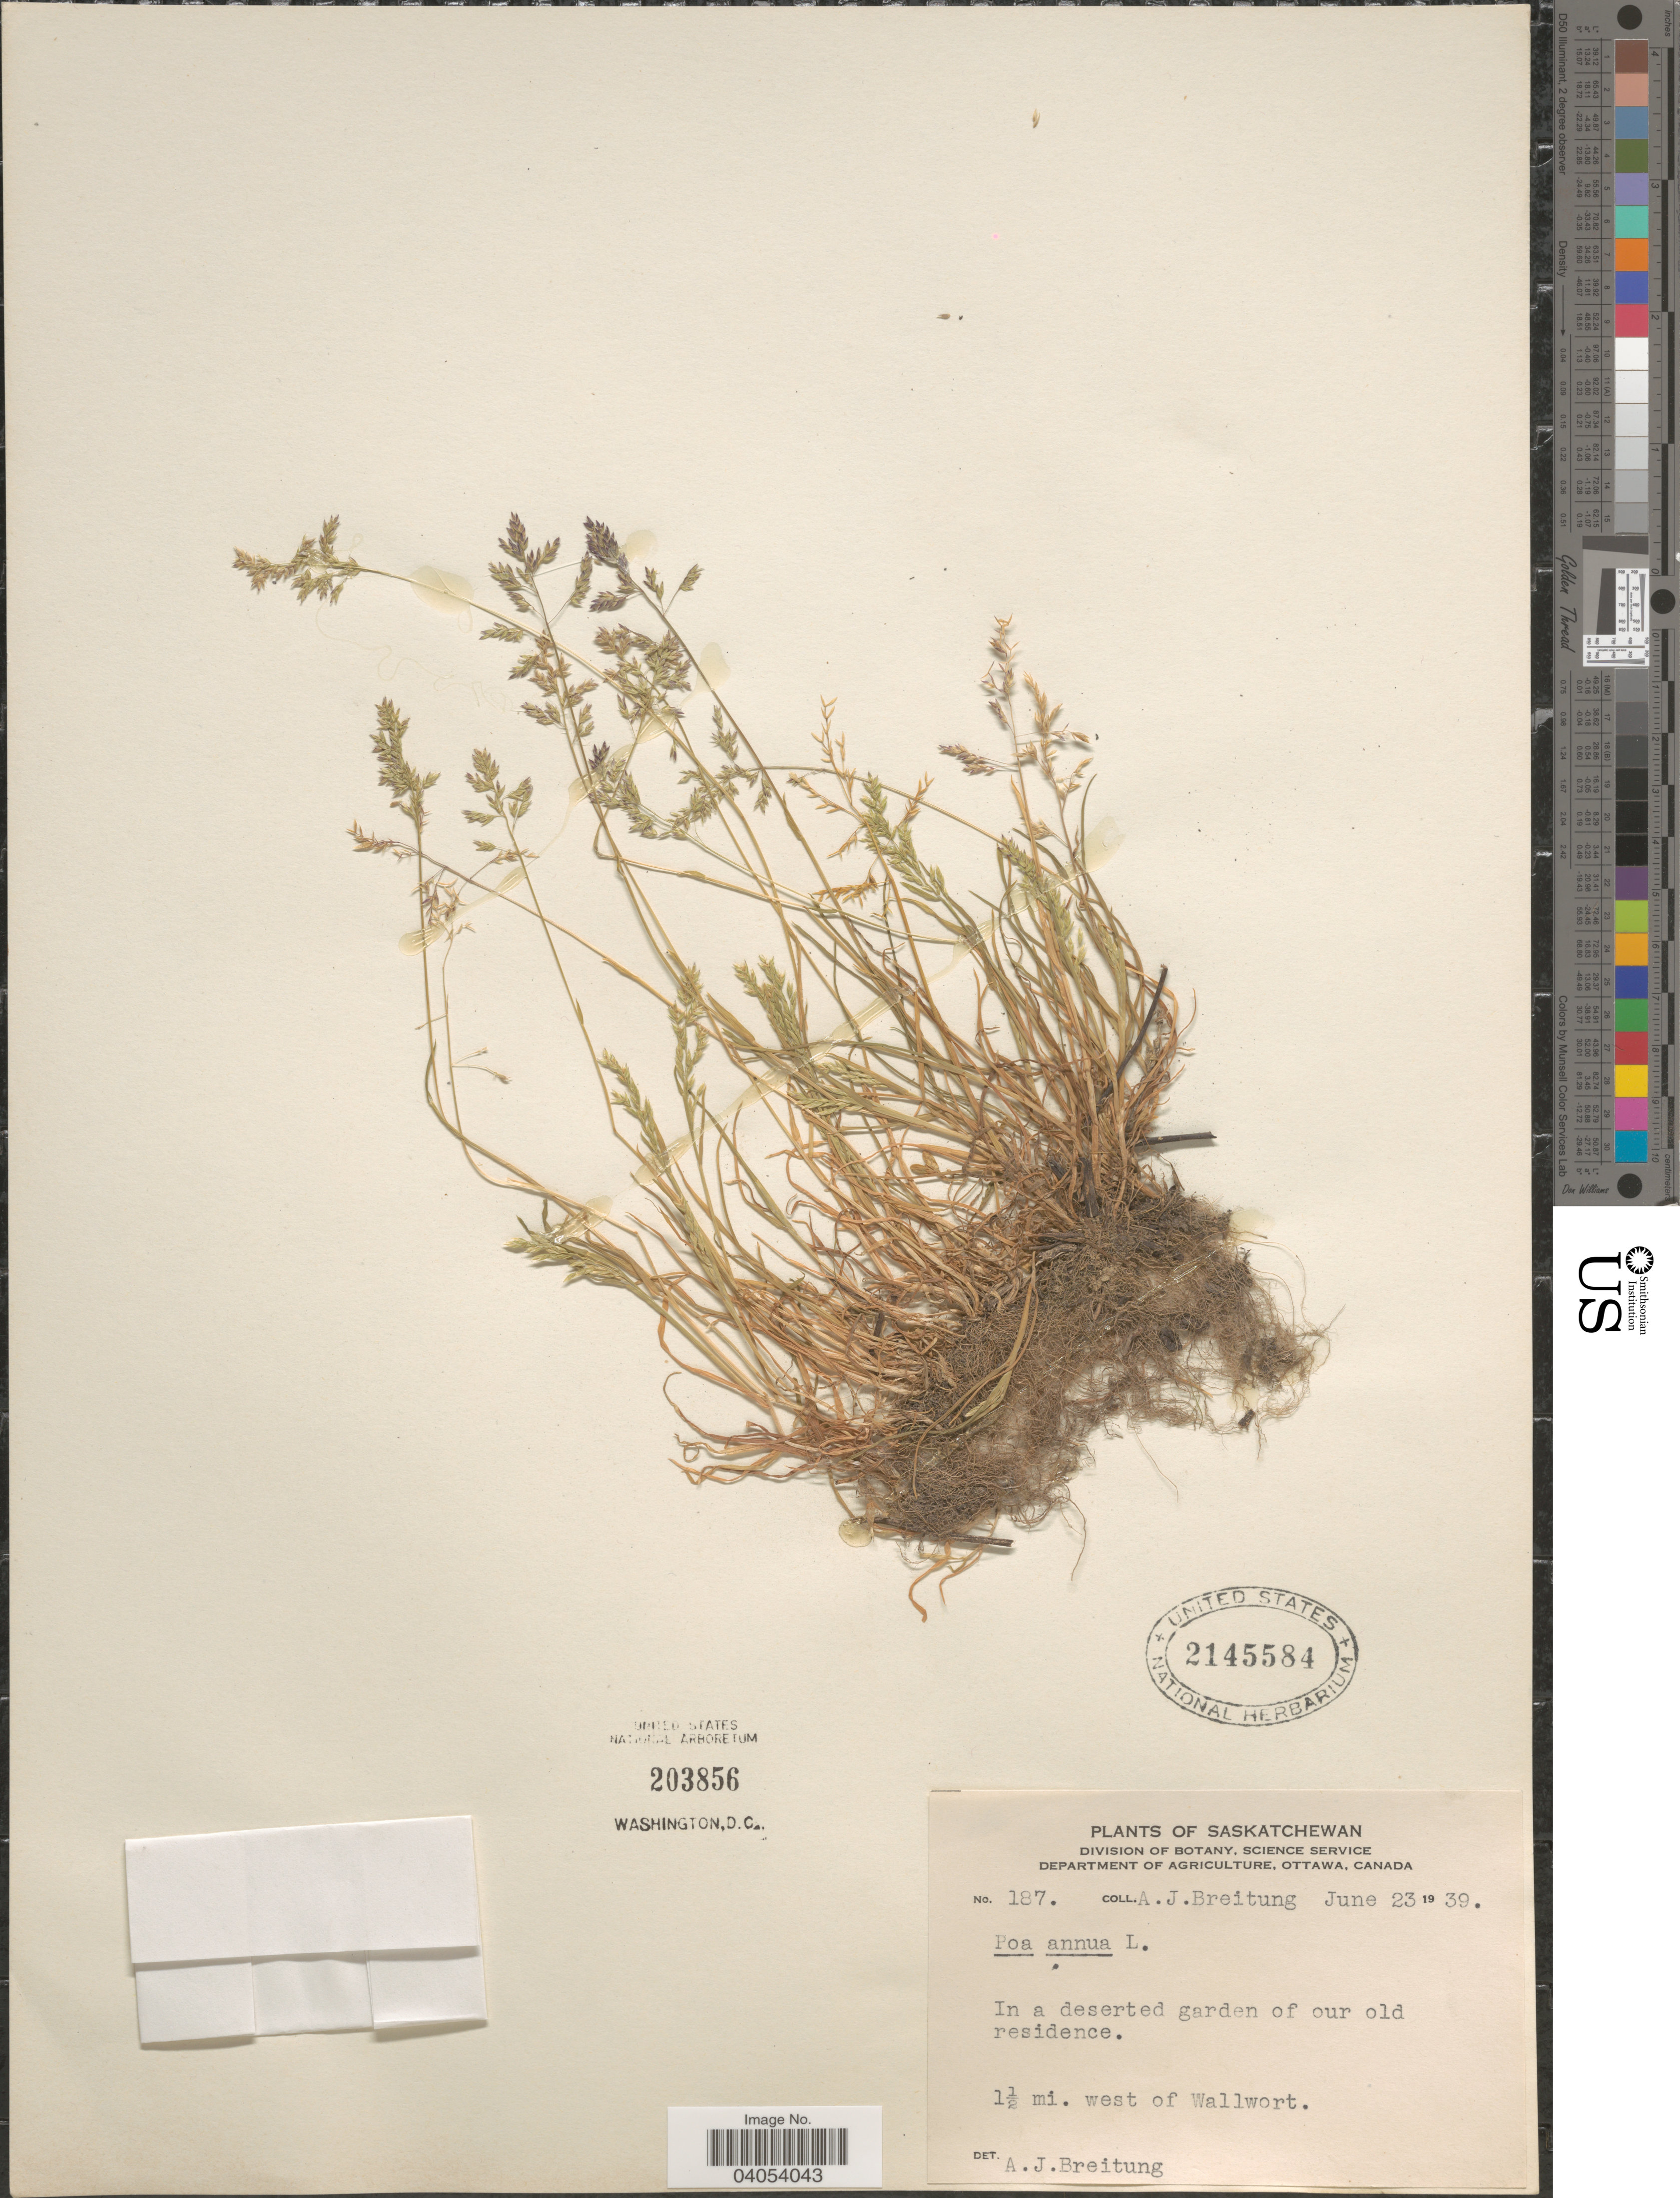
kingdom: Plantae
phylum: Tracheophyta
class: Liliopsida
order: Poales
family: Poaceae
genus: Poa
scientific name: Poa annua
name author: L.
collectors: A. Breitung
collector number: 187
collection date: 1939-06-23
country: Canada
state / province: Saskatchewan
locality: In a deserted garden of our old residence. 1½ mi. west of Wallwort.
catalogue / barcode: US 2145584